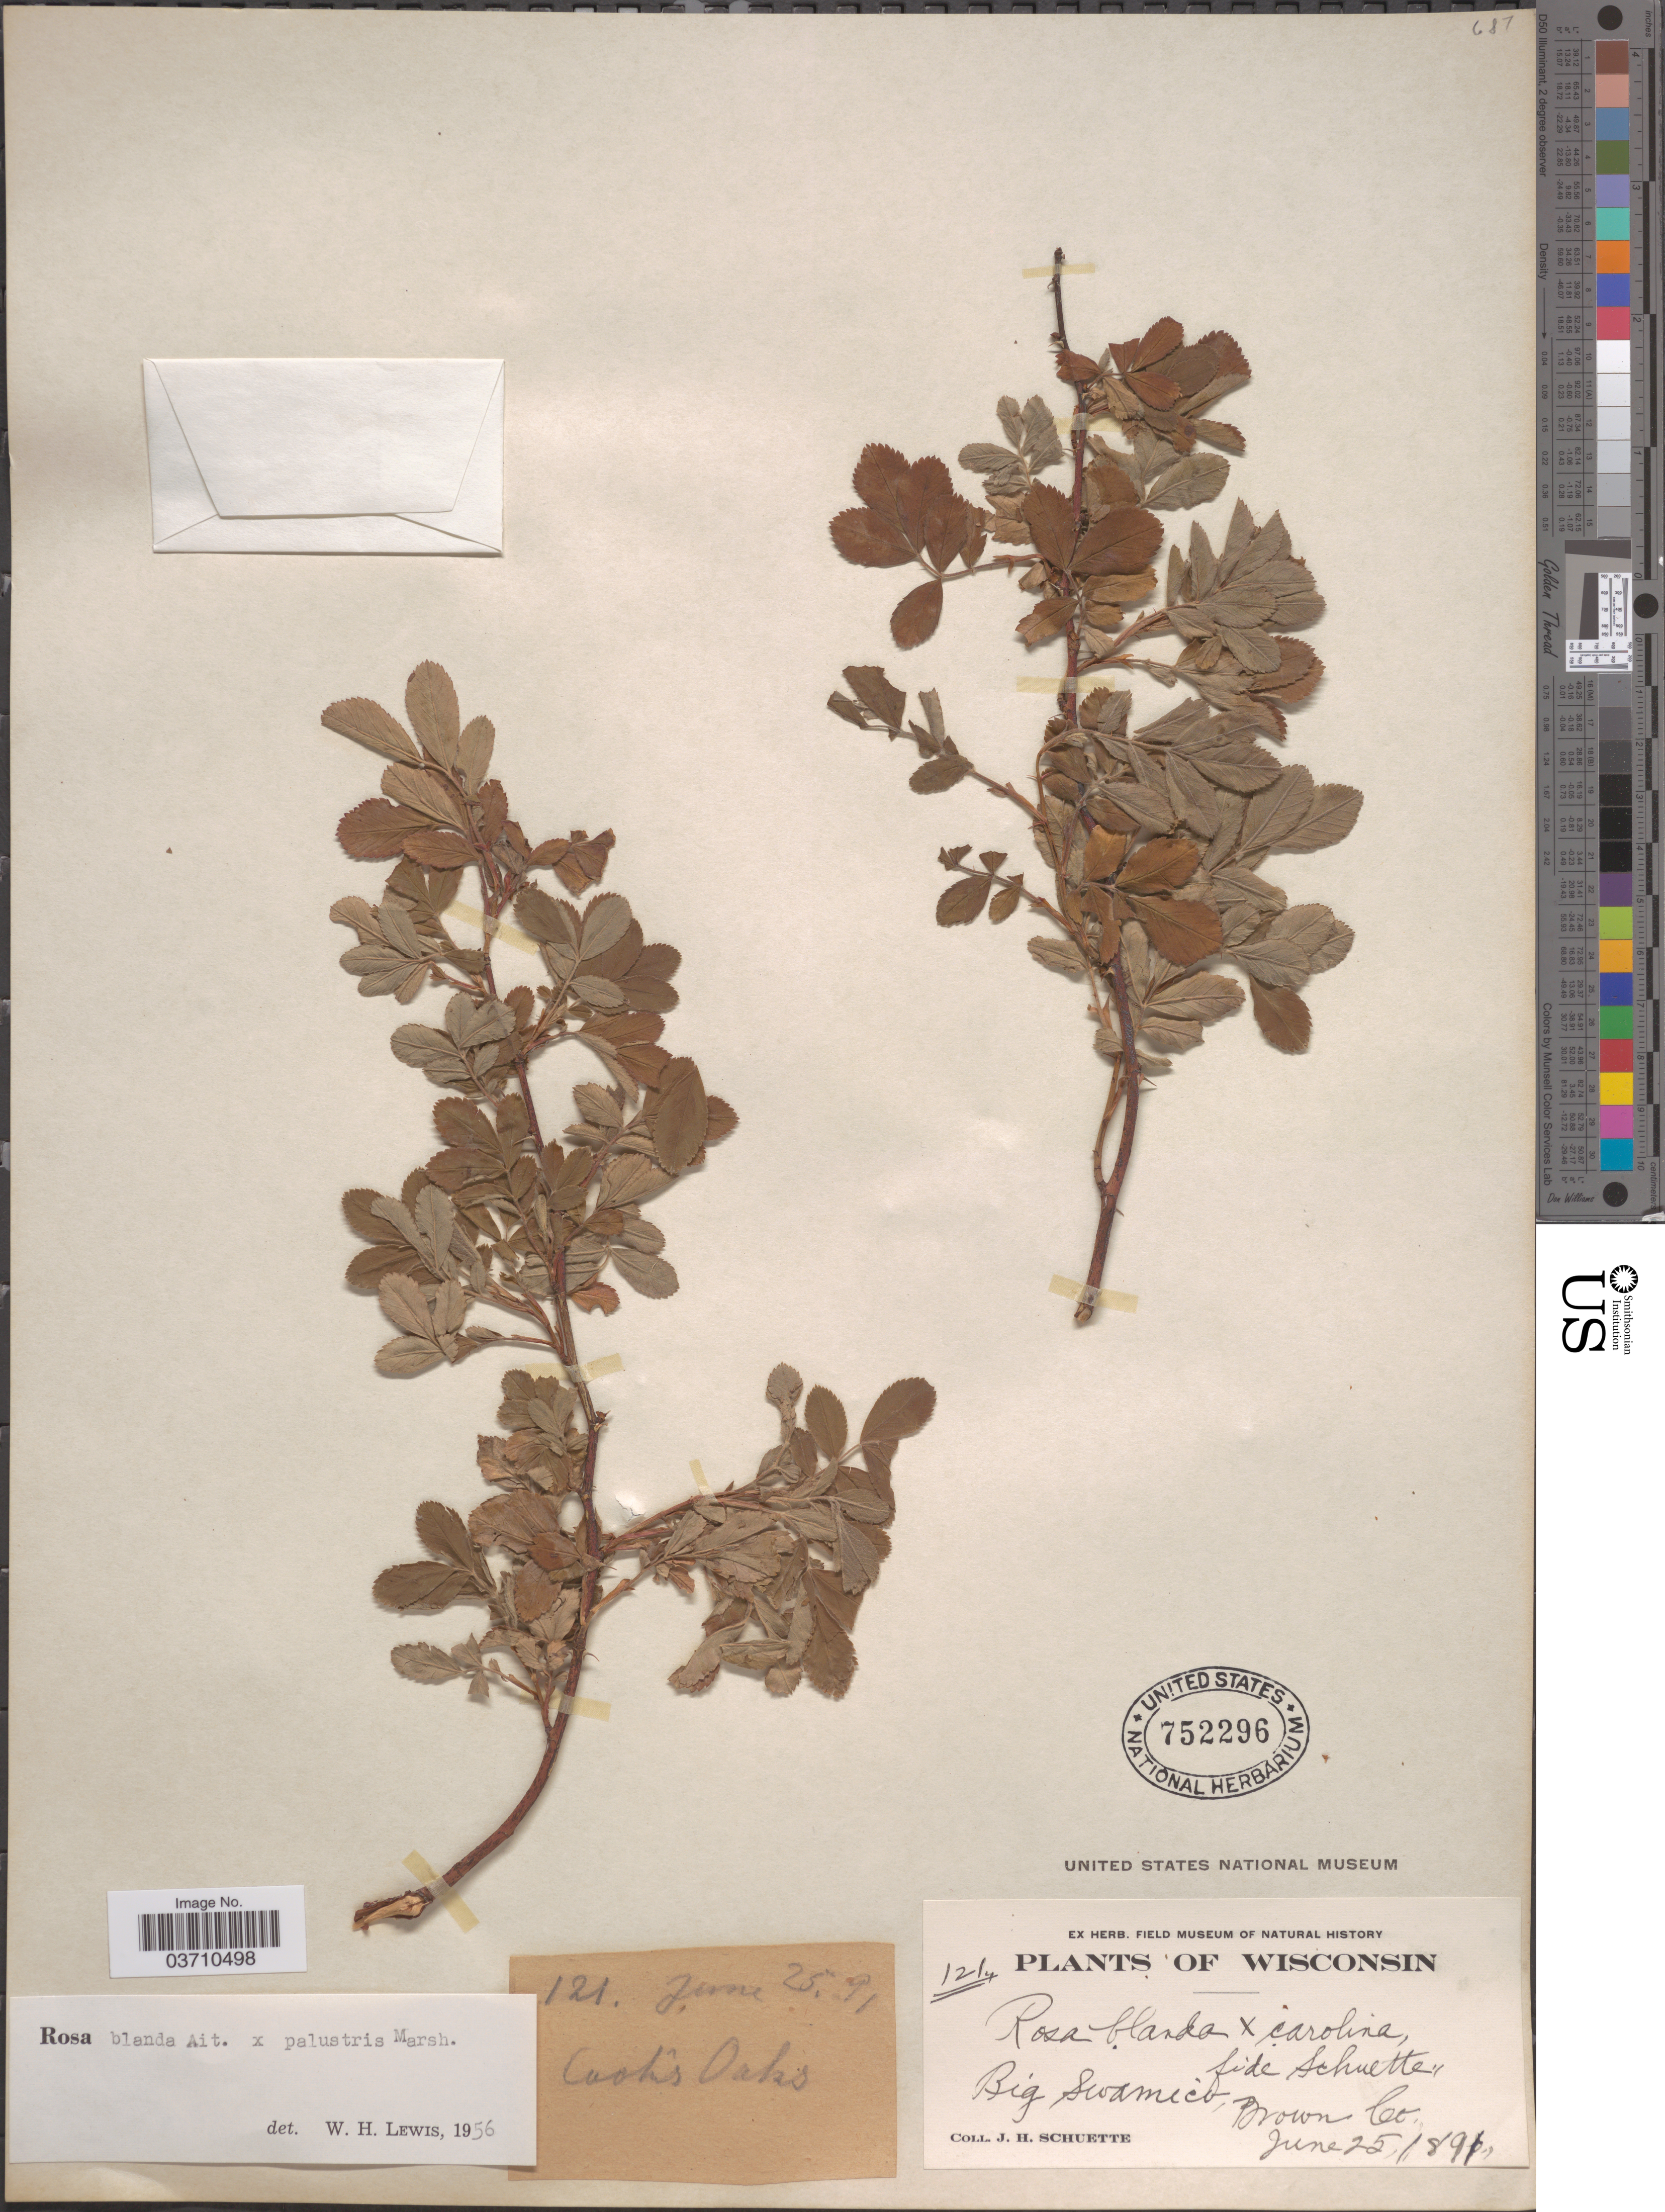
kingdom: Plantae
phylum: Tracheophyta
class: Magnoliopsida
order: Rosales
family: Rosaceae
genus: Rosa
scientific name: Rosa blanda x R. palustris Marshall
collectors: J. H. Schuette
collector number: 1214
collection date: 1891-06-25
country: United States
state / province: Wisconsin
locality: Big Swamico, Brown Co. Cook's Oaks.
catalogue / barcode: US 752296